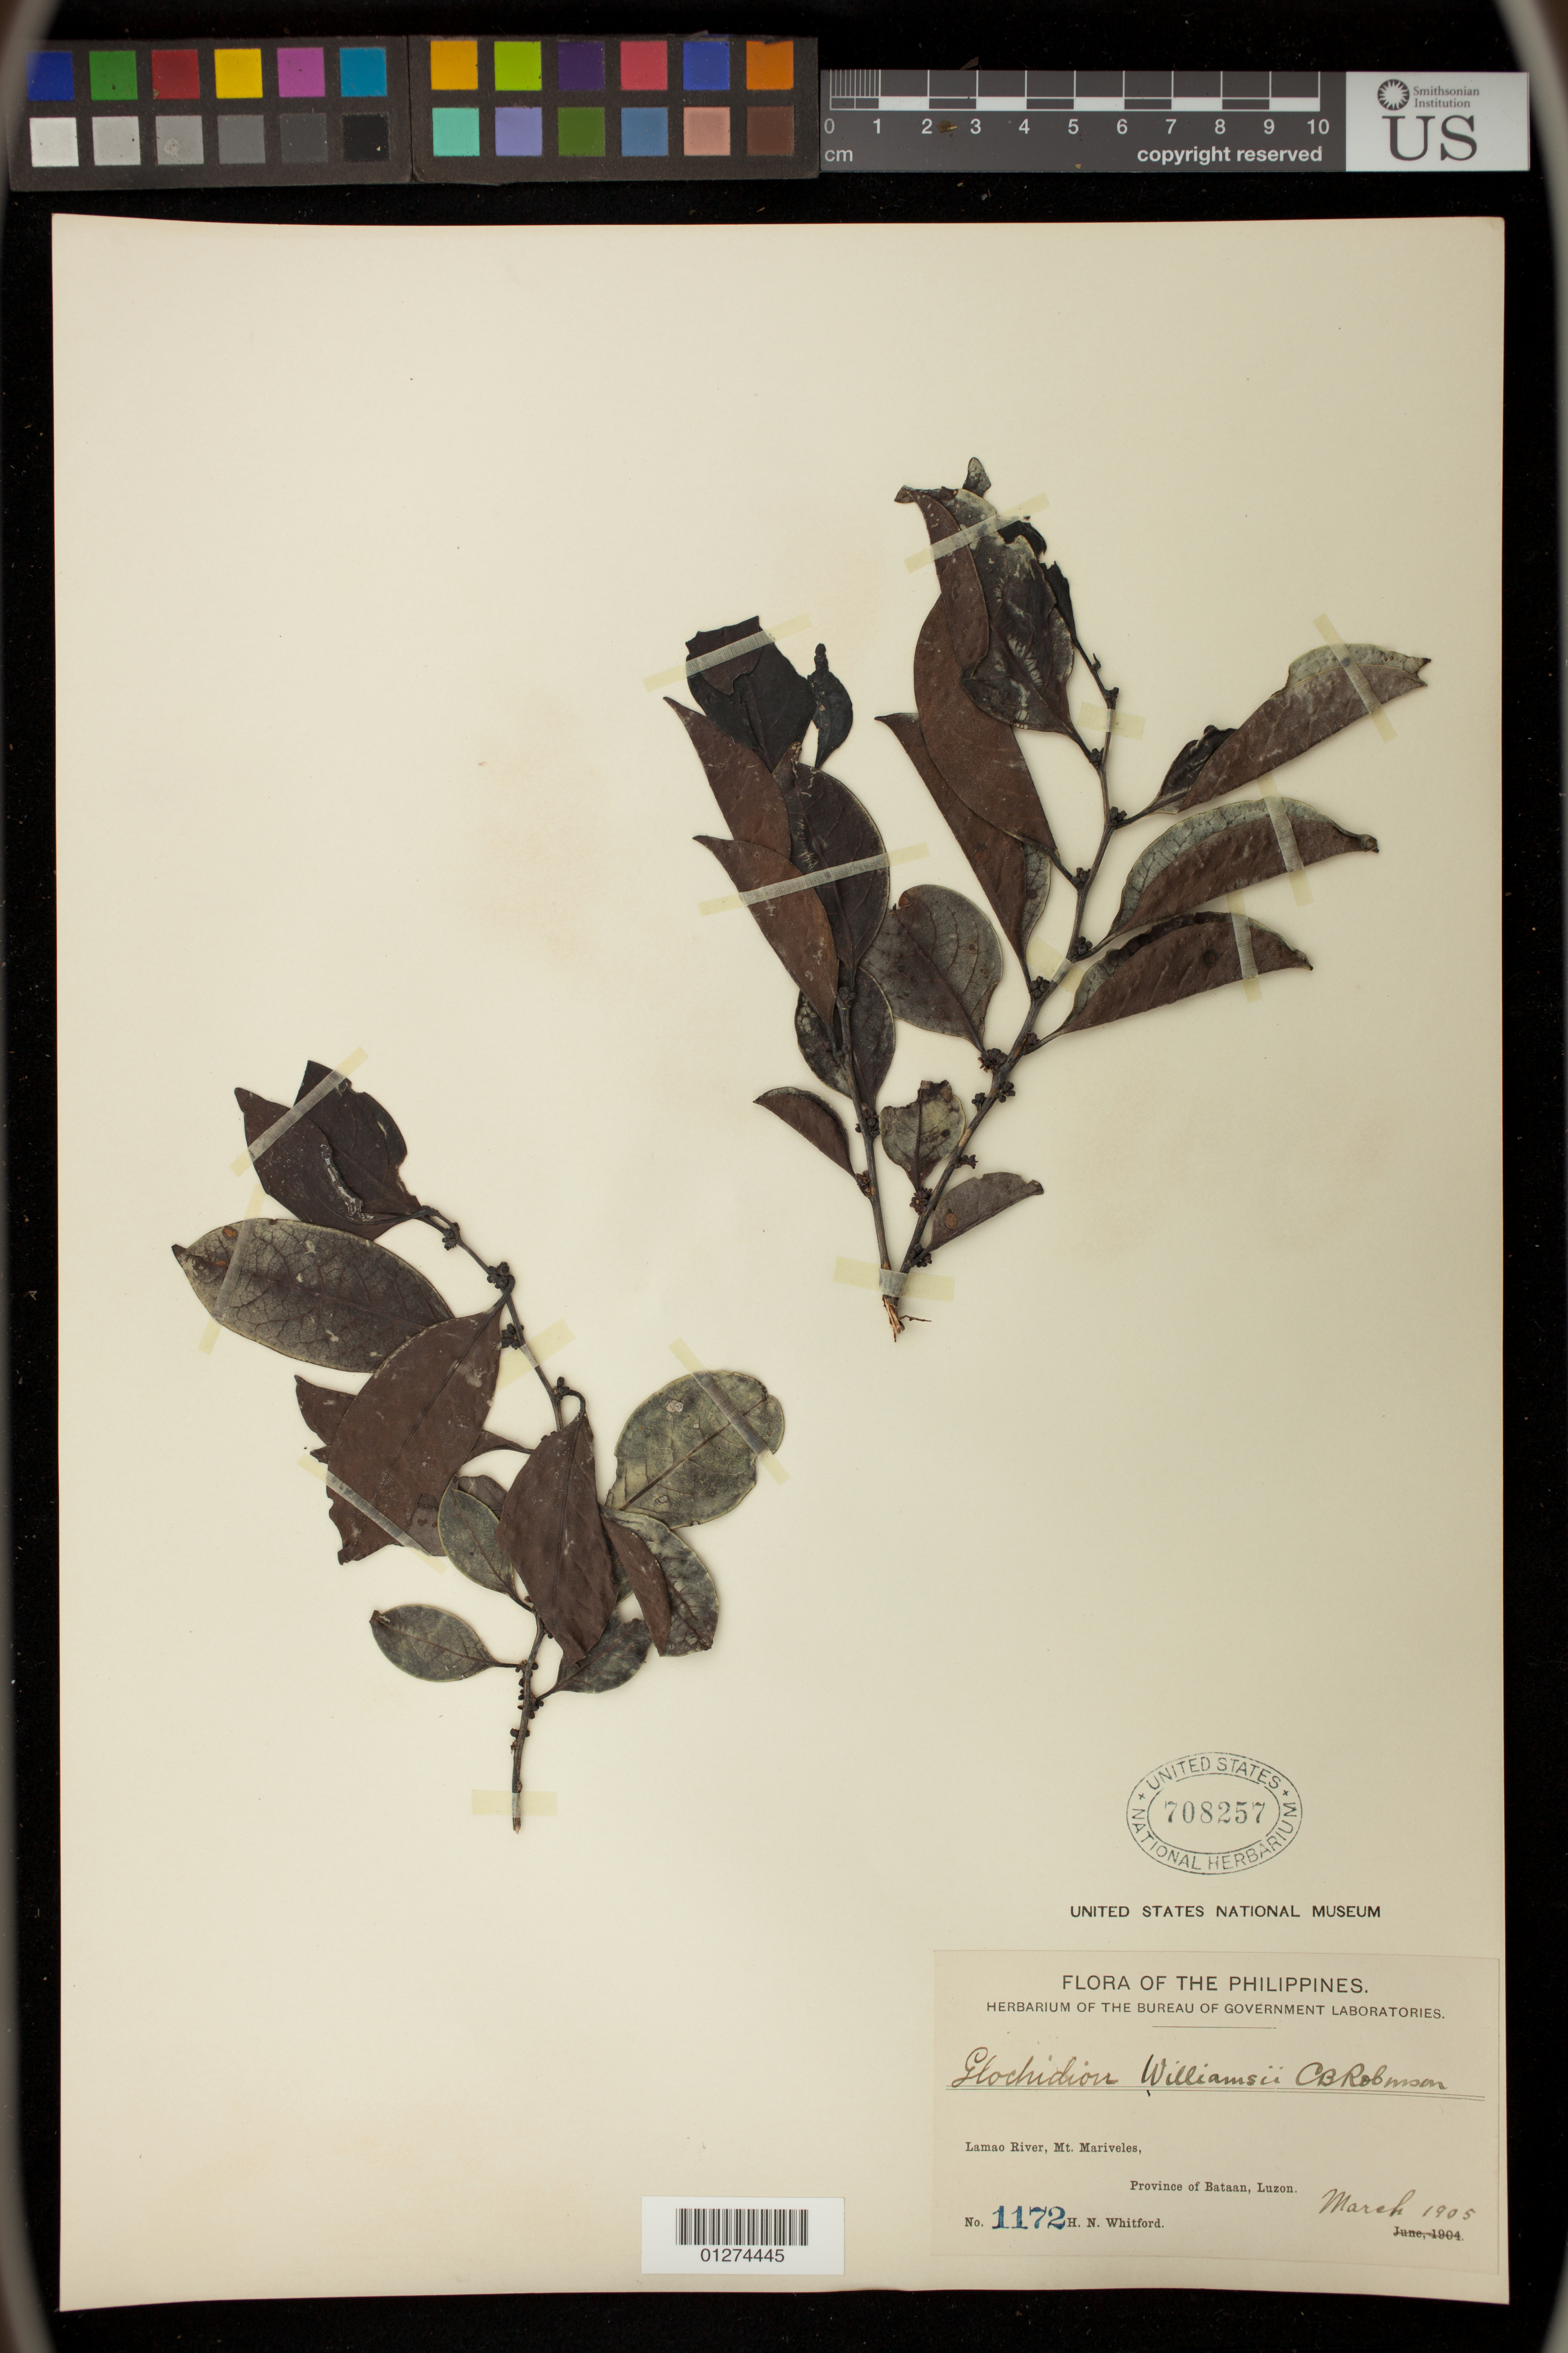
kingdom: Plantae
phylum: Tracheophyta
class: Magnoliopsida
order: Malpighiales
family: Phyllanthaceae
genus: Glochidion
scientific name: Glochidion xerocarpum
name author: (O. Schwarz) Airy Shaw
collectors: H. N. Whitford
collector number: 1172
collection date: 1905-03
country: Philippines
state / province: Central Luzon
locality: Lamao River, Mt. Mariveles, Province of Bataan, Luzon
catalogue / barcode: US 708257